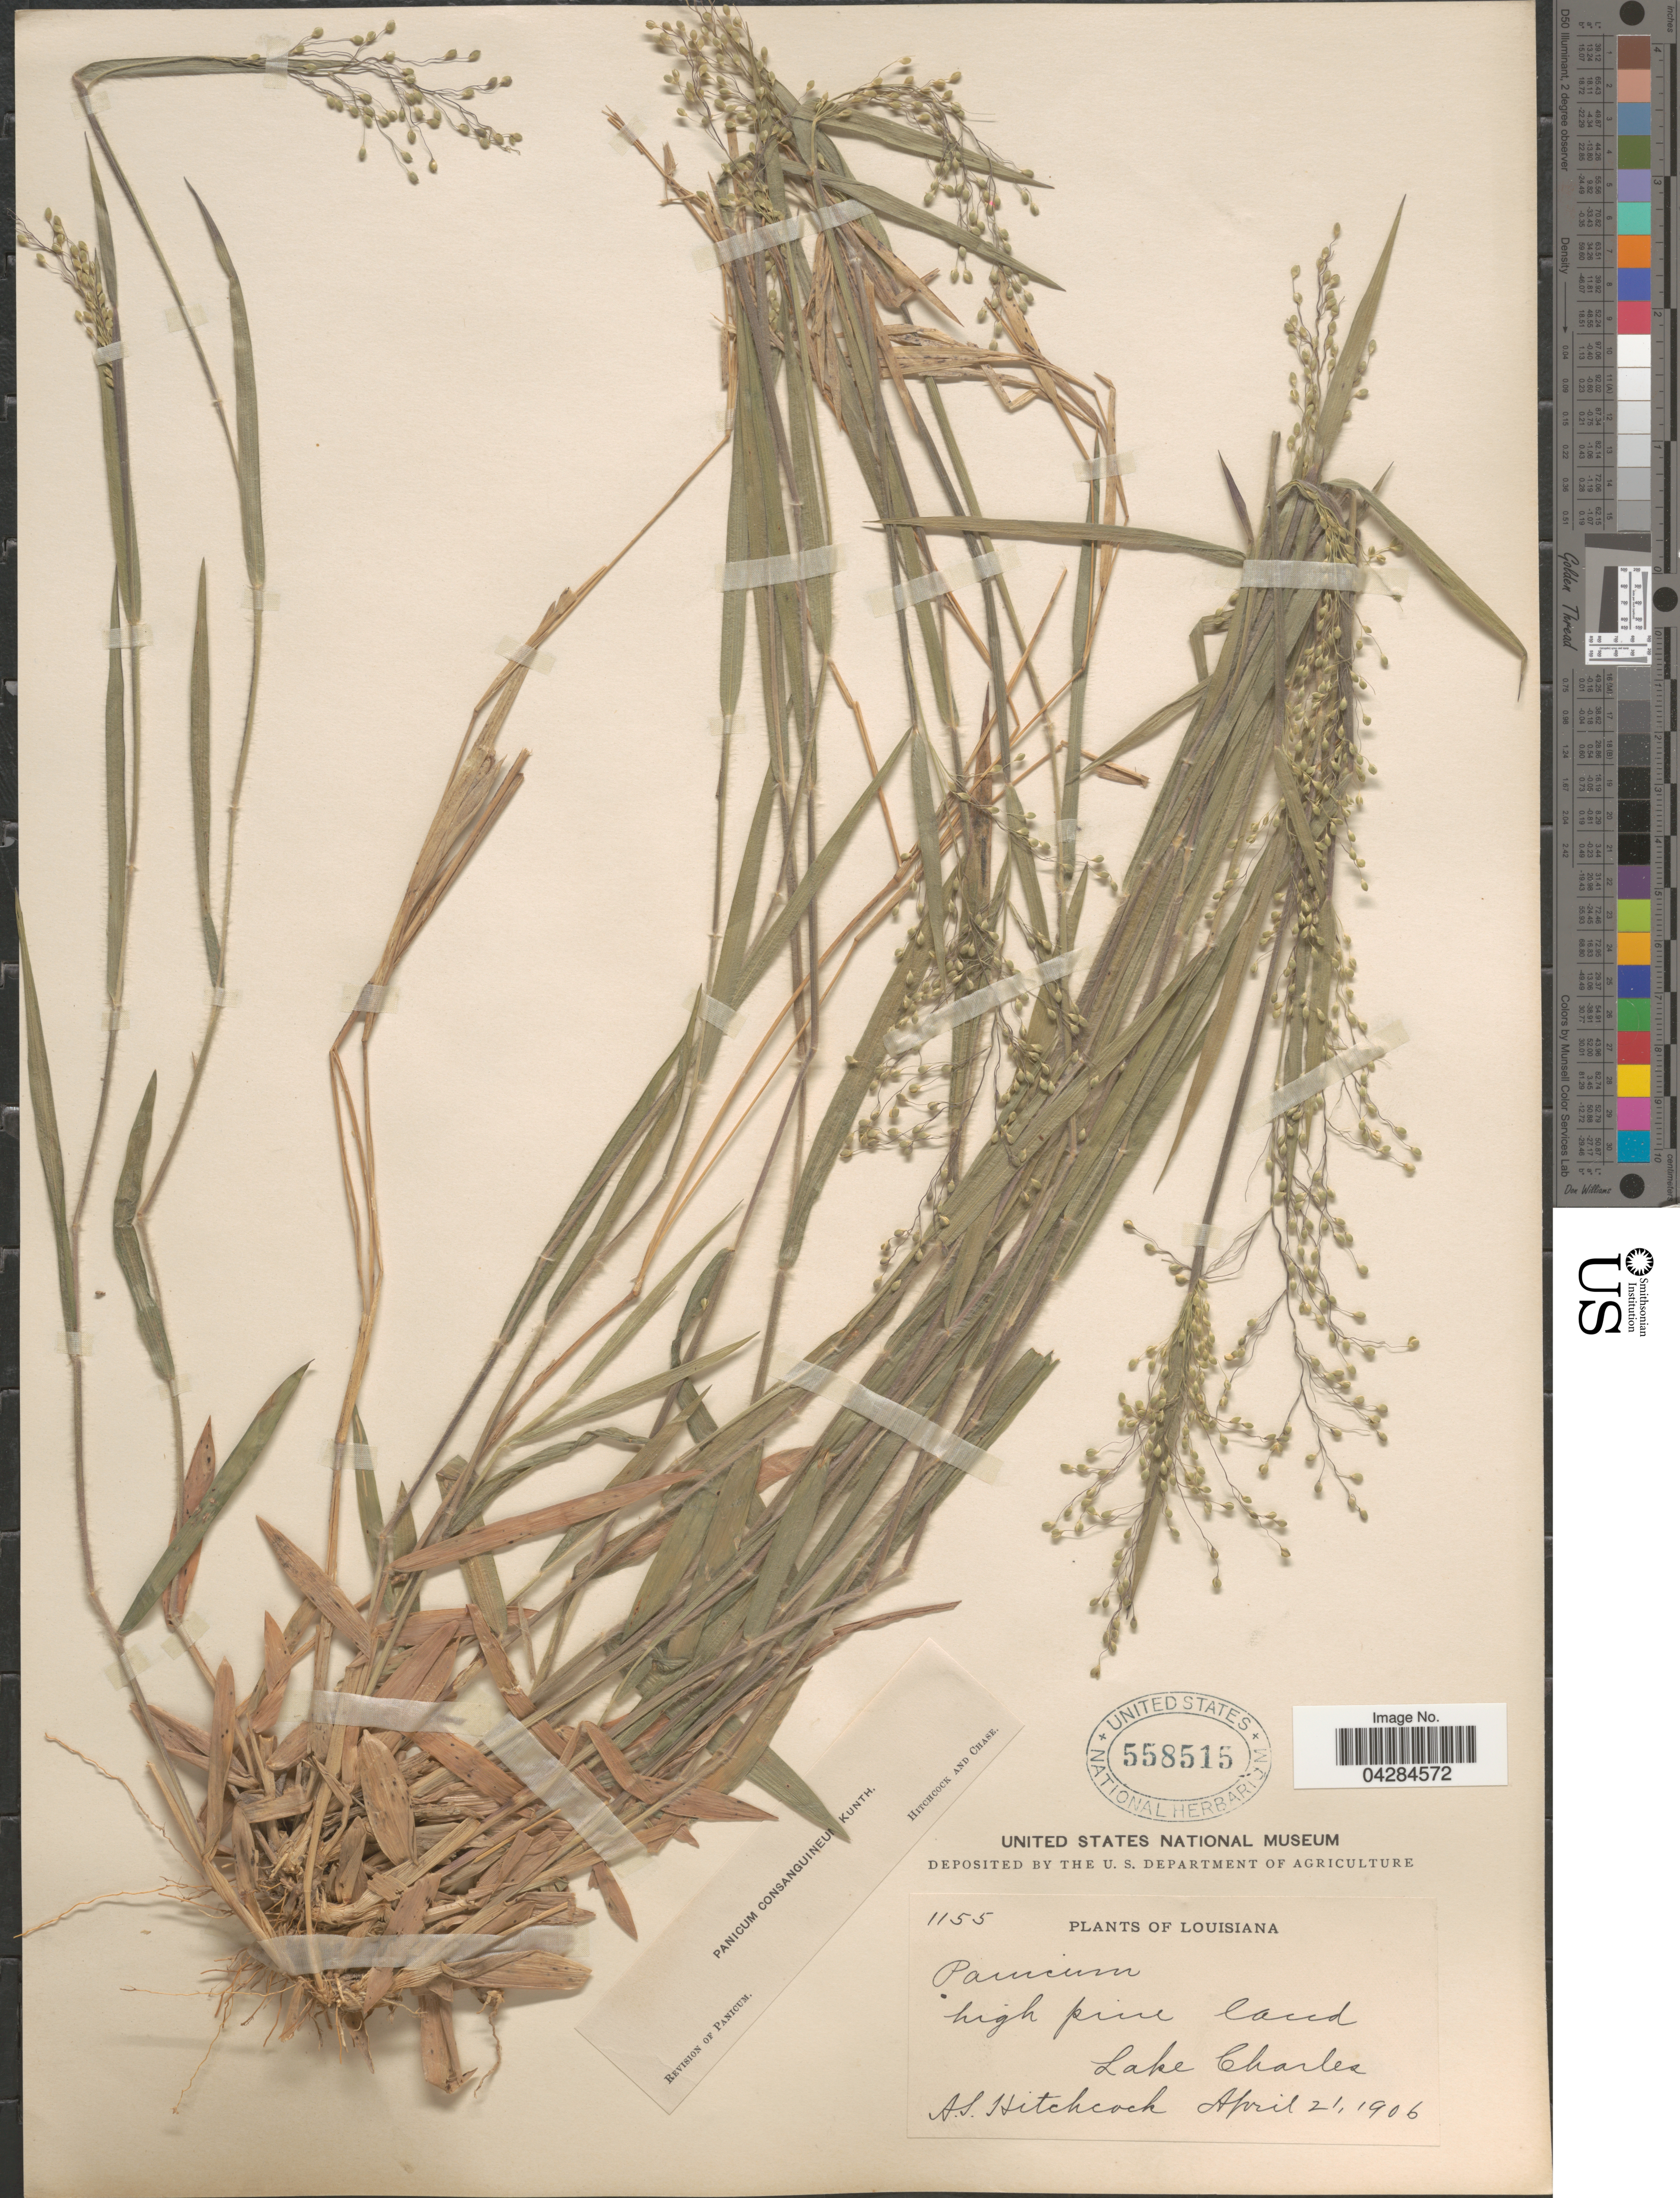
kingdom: Plantae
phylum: Tracheophyta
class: Liliopsida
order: Poales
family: Poaceae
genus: Dichanthelium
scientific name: Dichanthelium ovale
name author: (Elliott) Gould & C.A. Clark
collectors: A. S. Hitchcock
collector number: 1155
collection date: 1906-04-21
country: United States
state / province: Louisiana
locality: High pine land. Lake Charles.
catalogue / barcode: US 558515